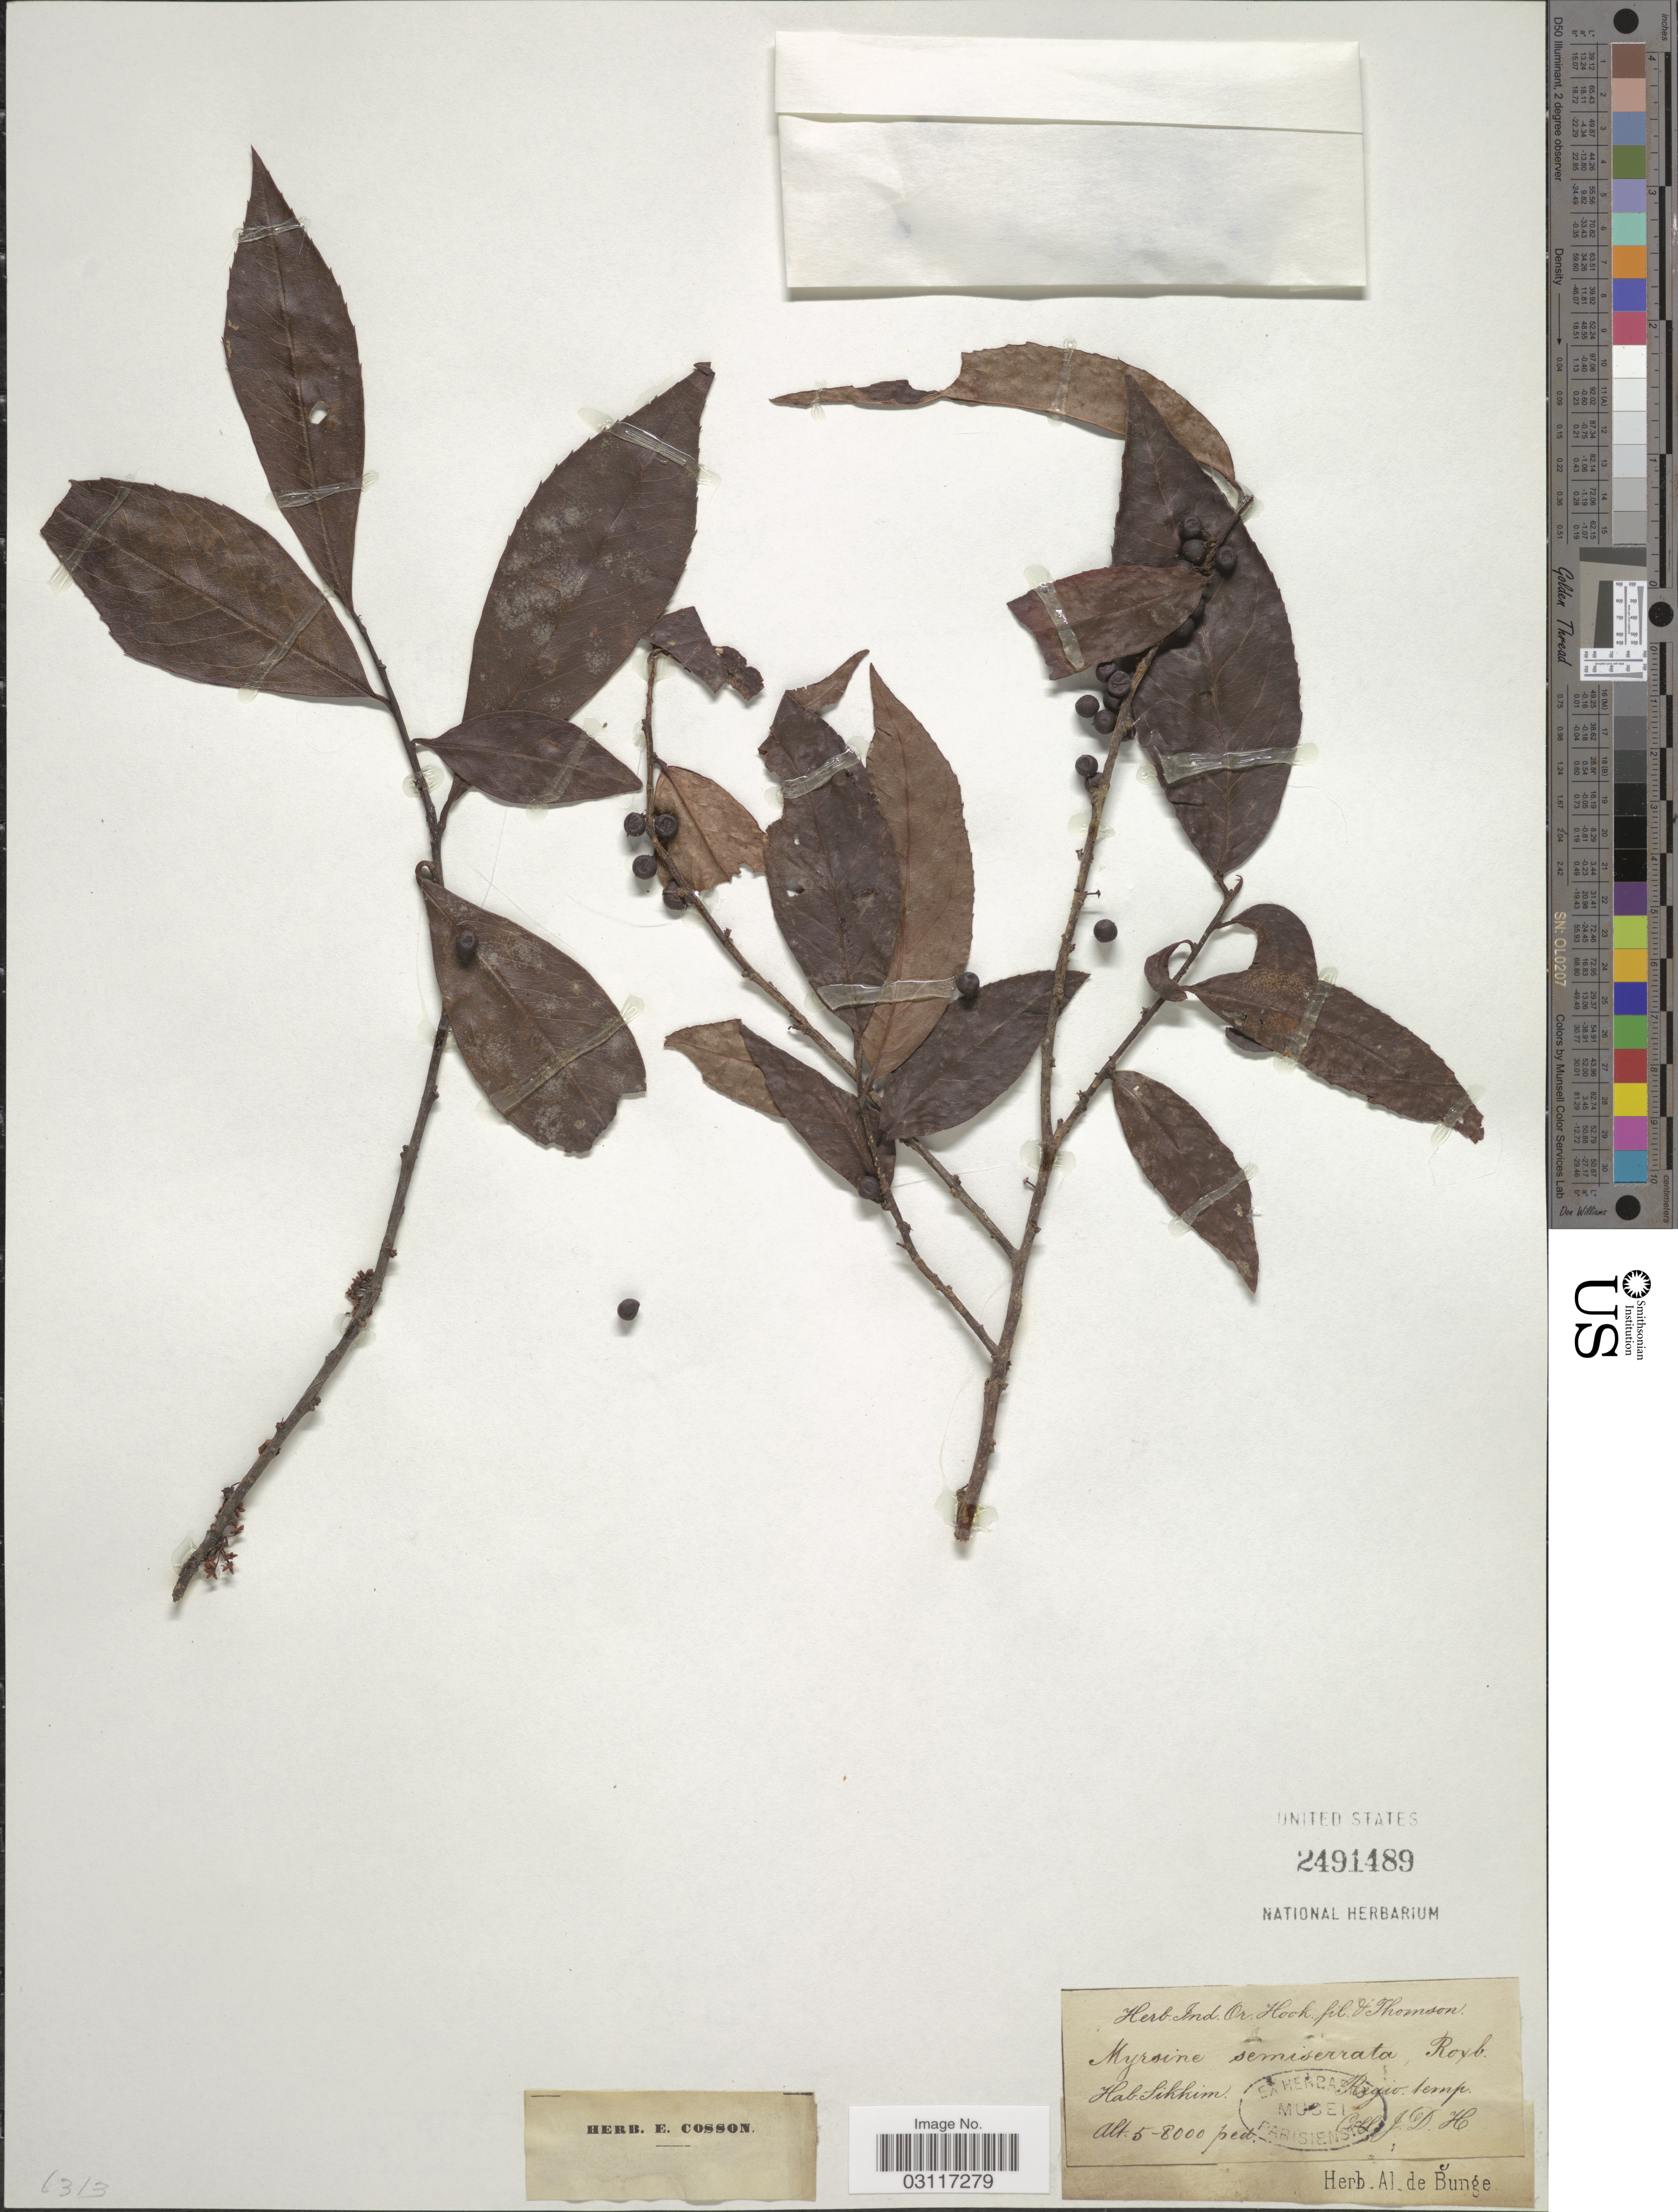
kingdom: Plantae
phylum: Tracheophyta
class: Magnoliopsida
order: Ericales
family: Primulaceae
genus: Myrsine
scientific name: Myrsine semiserrata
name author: Wall.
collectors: J. D. Hooker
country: India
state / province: Sikkim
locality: Regio. temp.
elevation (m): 1524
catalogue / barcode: US 2491489